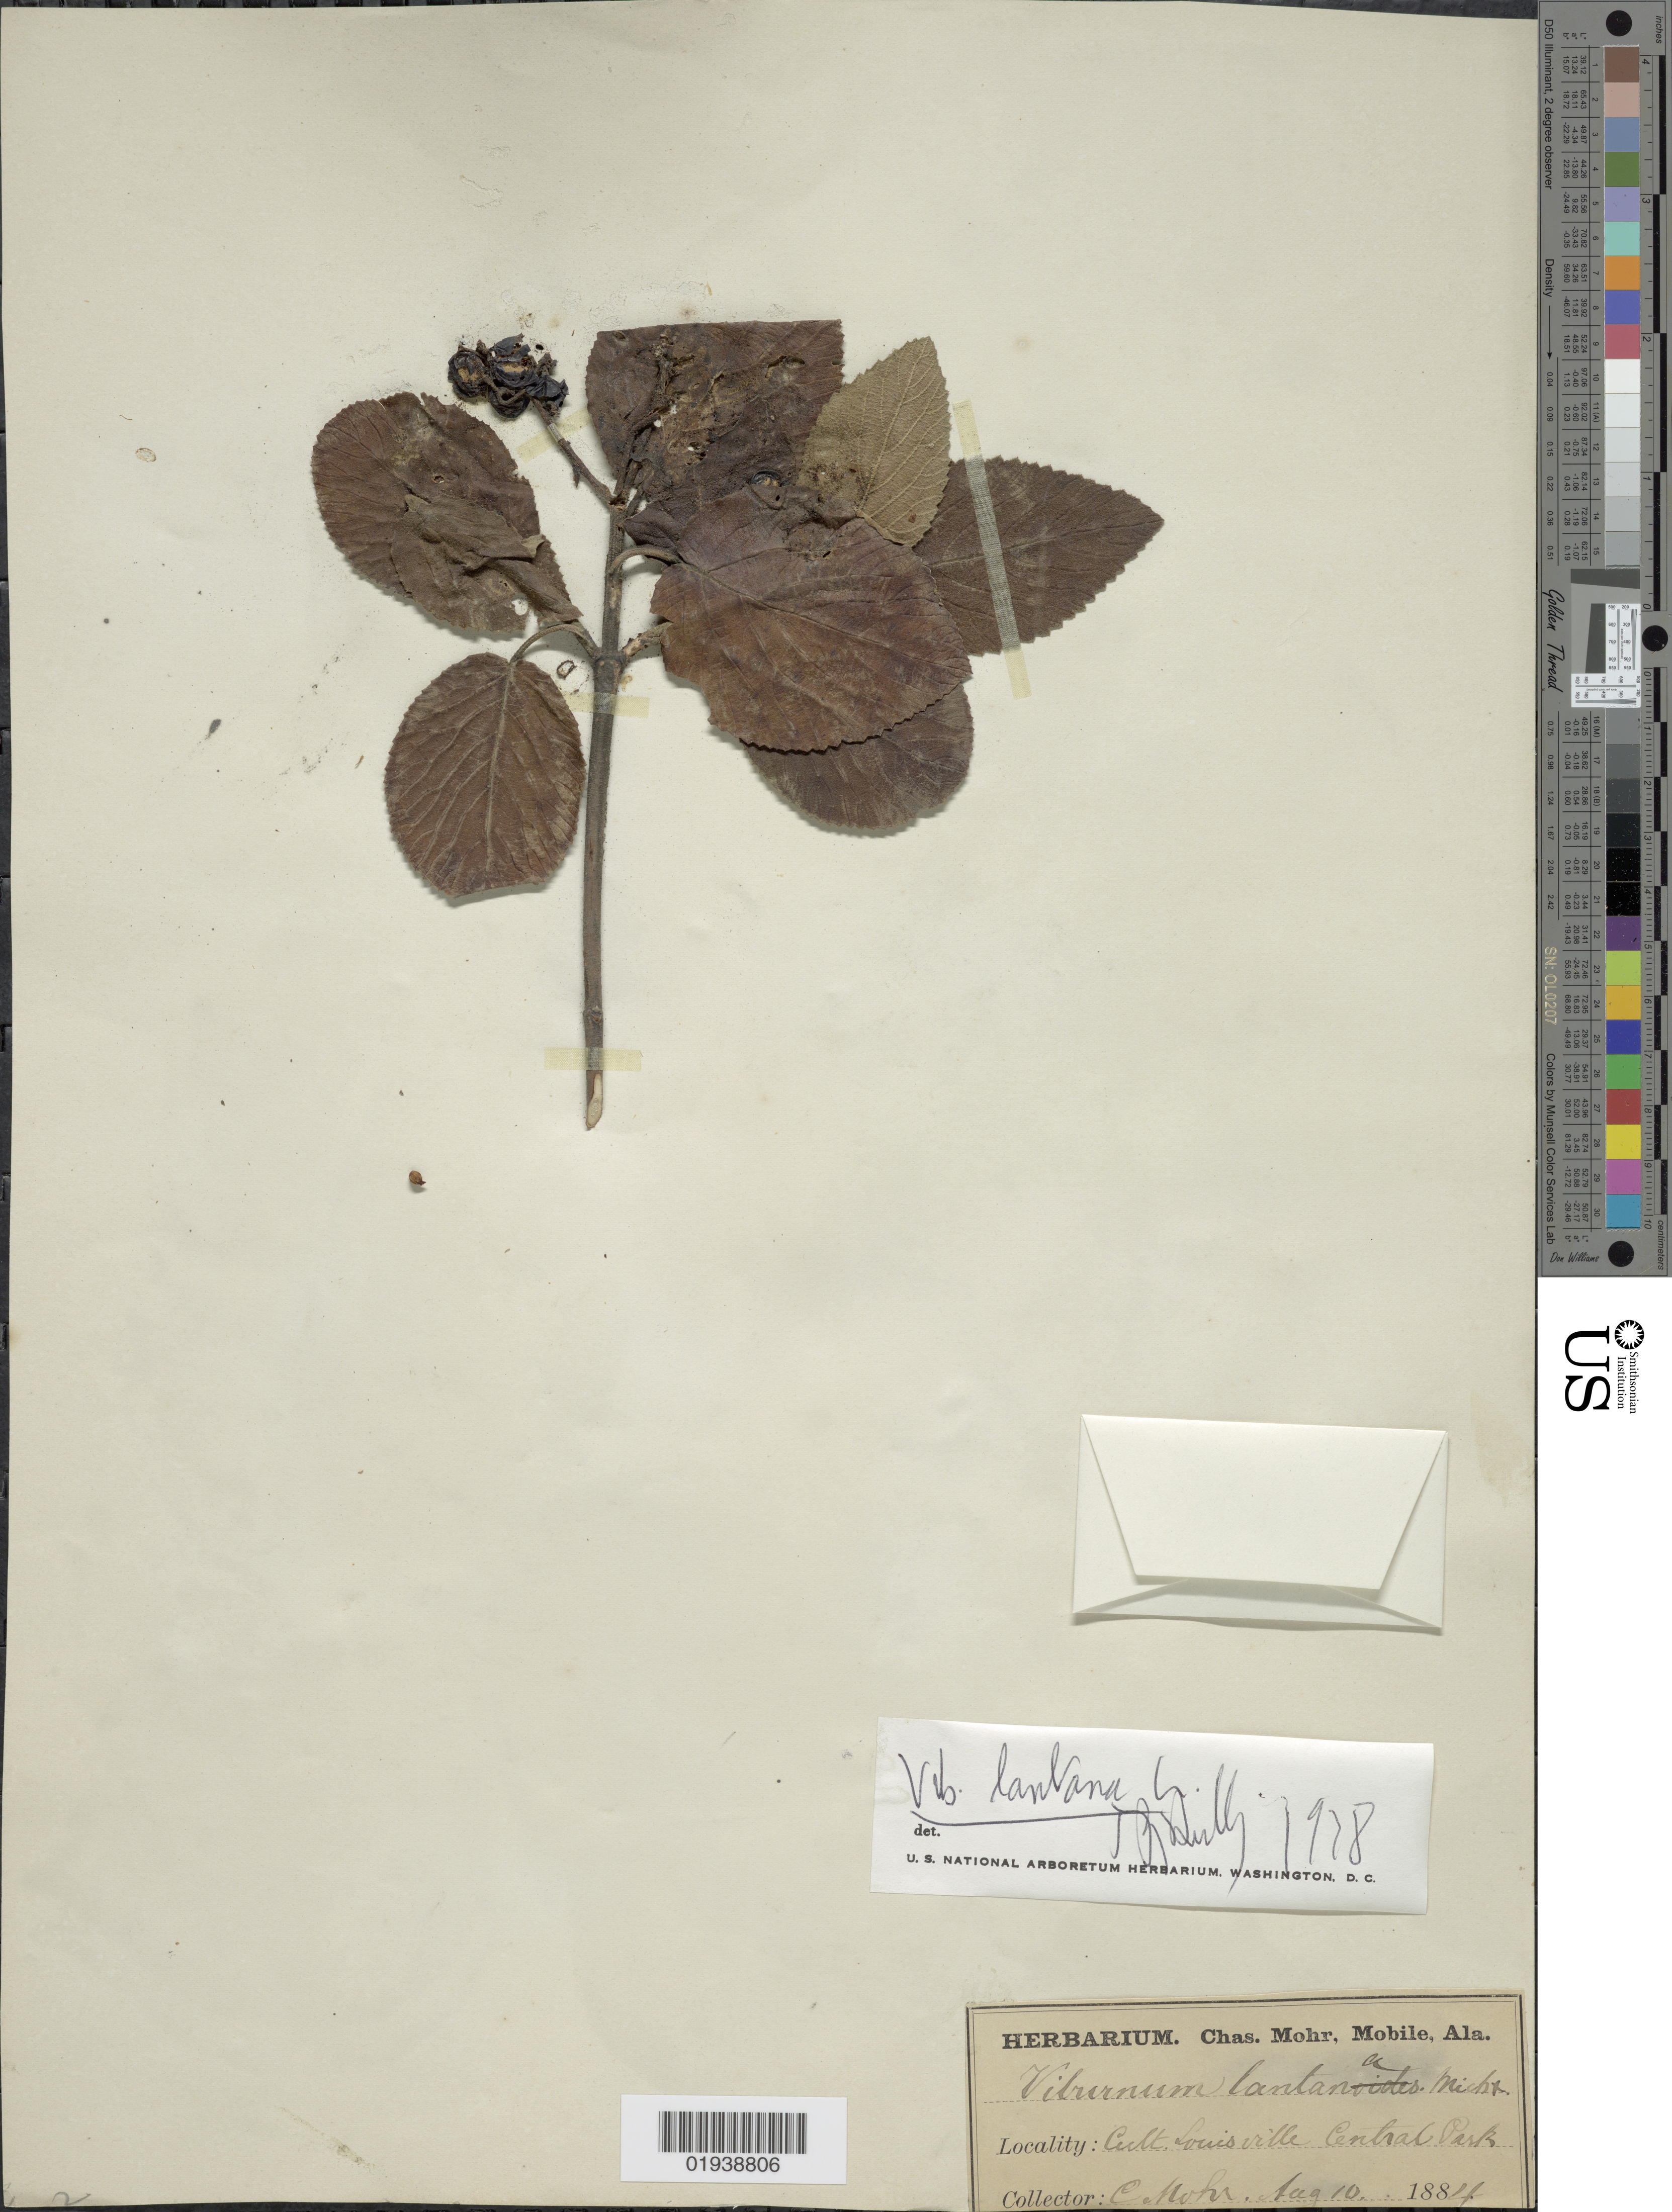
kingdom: Plantae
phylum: Tracheophyta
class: Magnoliopsida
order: Dipsacales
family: Viburnaceae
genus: Viburnum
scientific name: Viburnum lantana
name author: L.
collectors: C. T. Mohr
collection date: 1884-08-10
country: United States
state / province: Kentucky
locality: Cult. Louisville Central Park